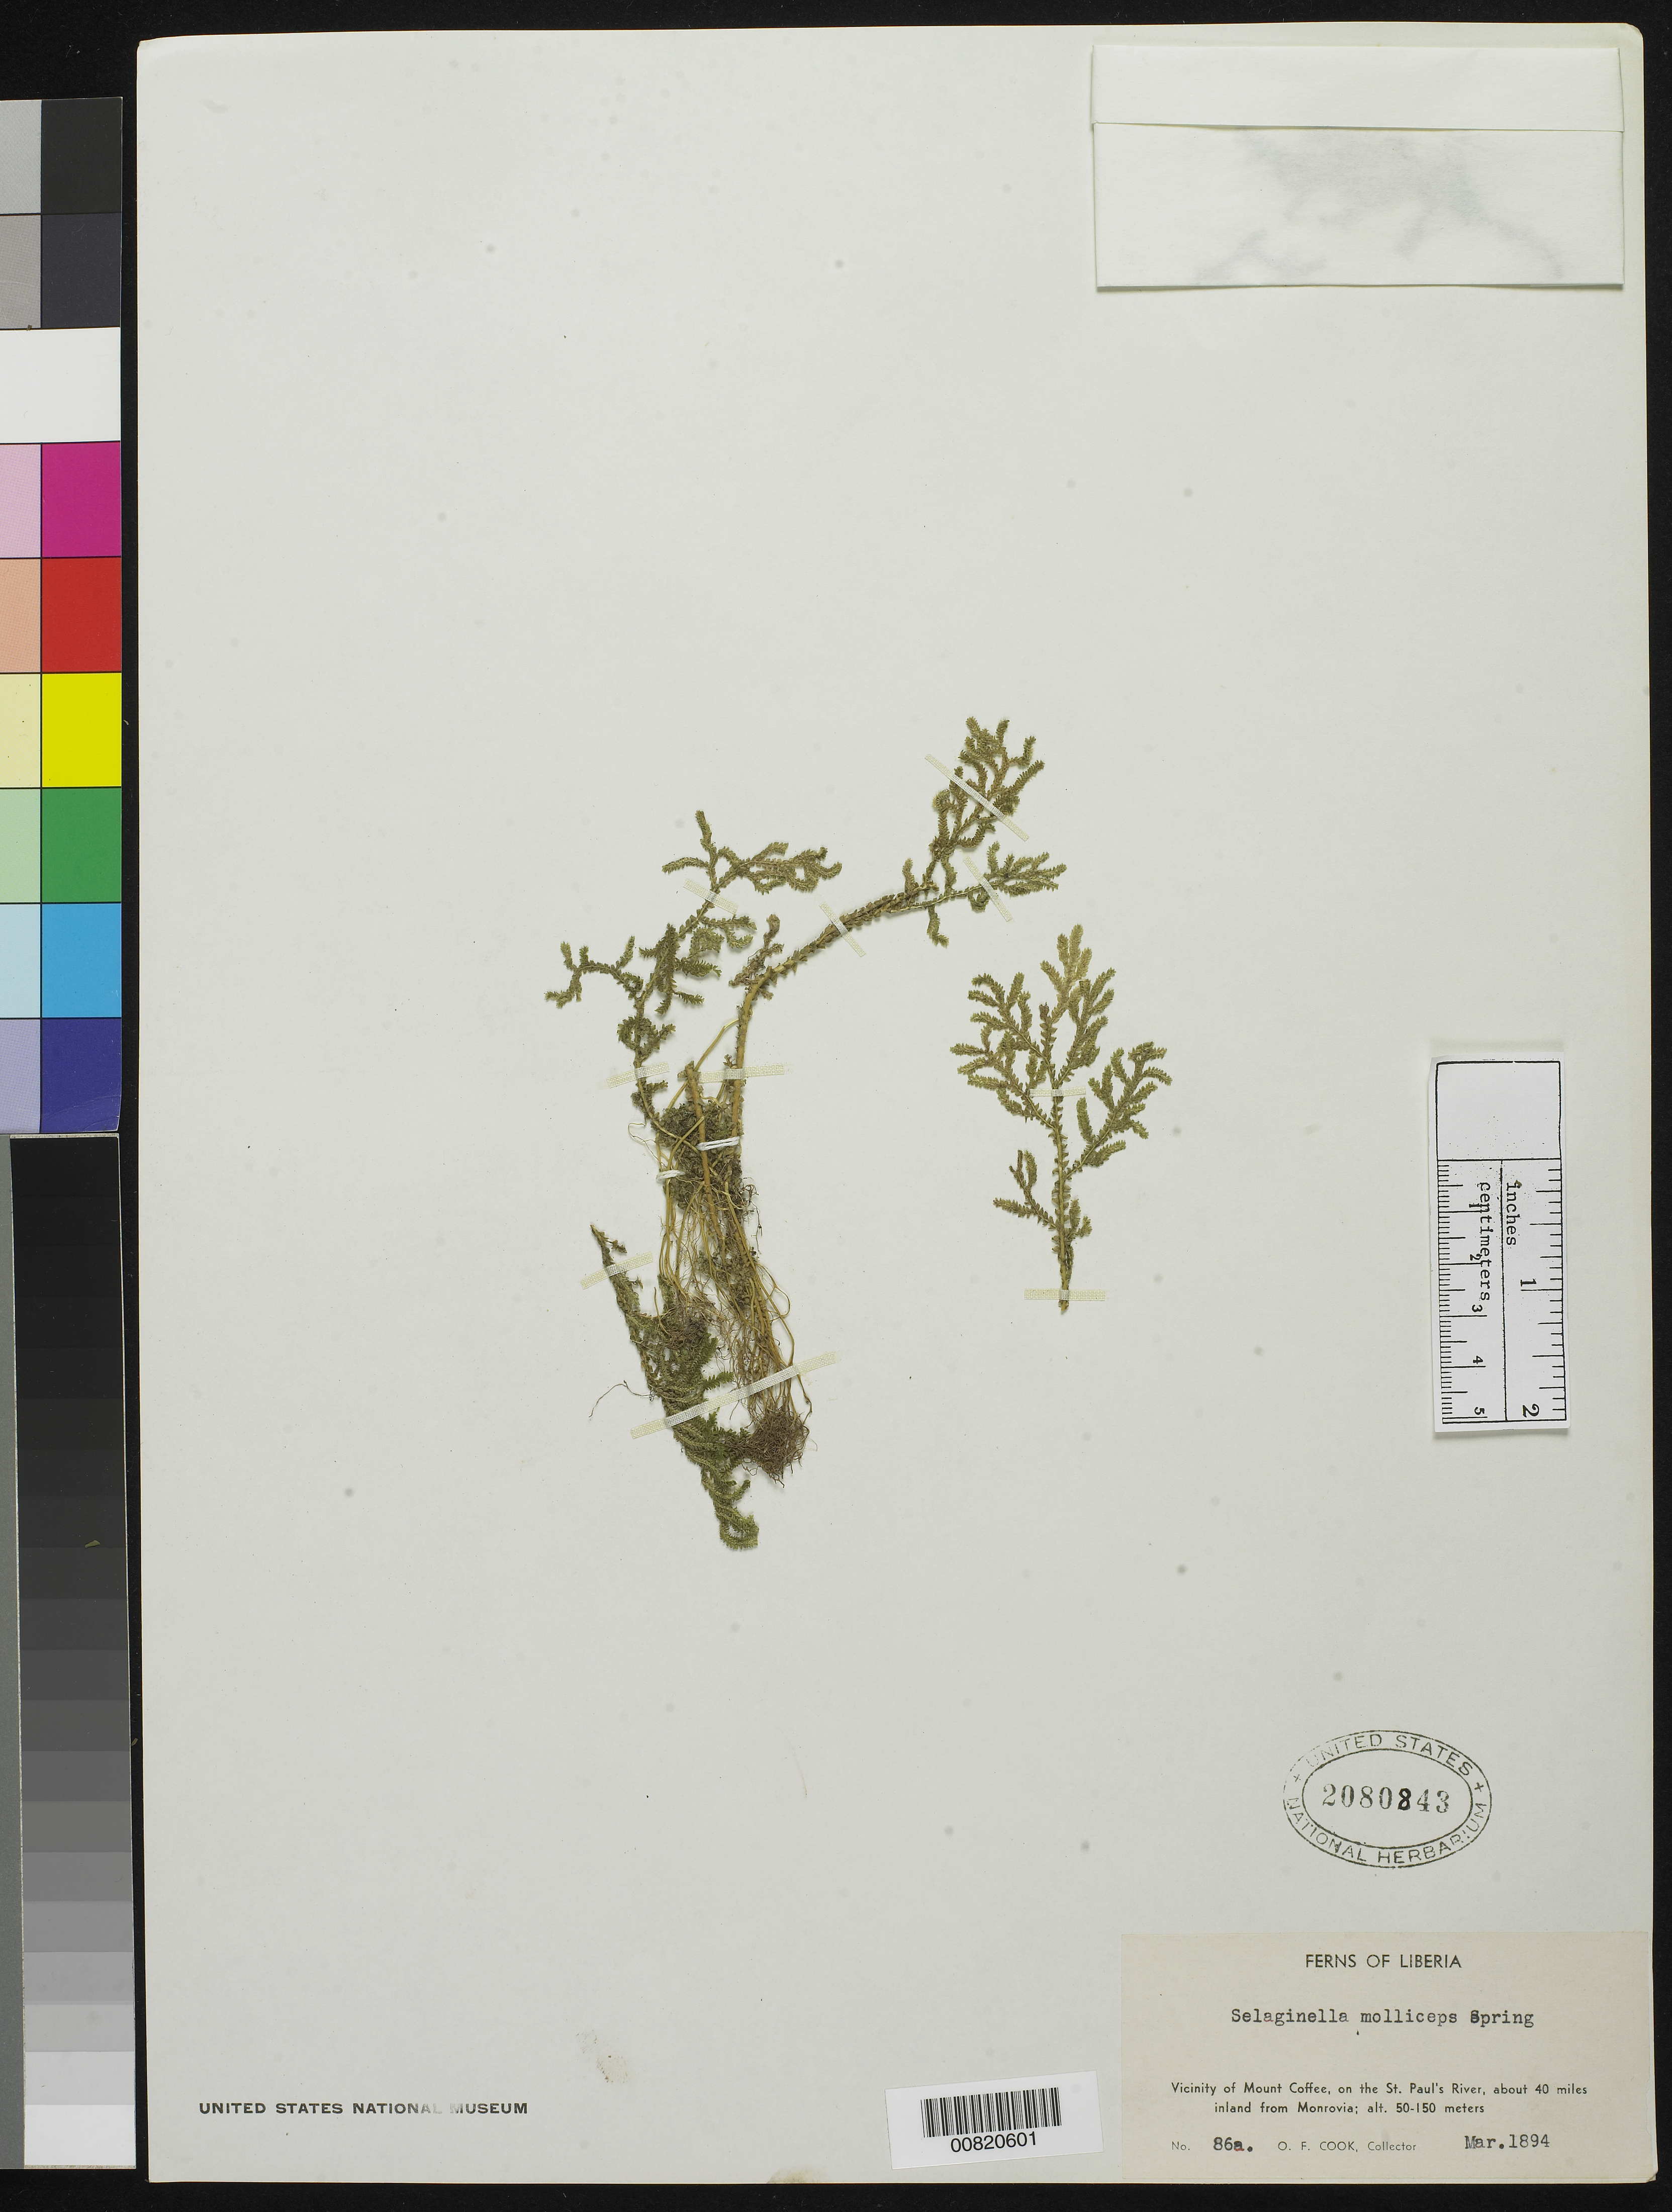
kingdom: Plantae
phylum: Tracheophyta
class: Lycopodiopsida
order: Selaginellales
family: Selaginellaceae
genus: Selaginella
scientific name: Selaginella molliceps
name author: Spring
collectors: O. F. Cook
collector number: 86a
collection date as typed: Mar 1894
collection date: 1894-03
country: Liberia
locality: Vicinity of Mt. Coffee, on the St. Paul's River, about 40 miles inland from Monrovia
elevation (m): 50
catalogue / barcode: US 2080843